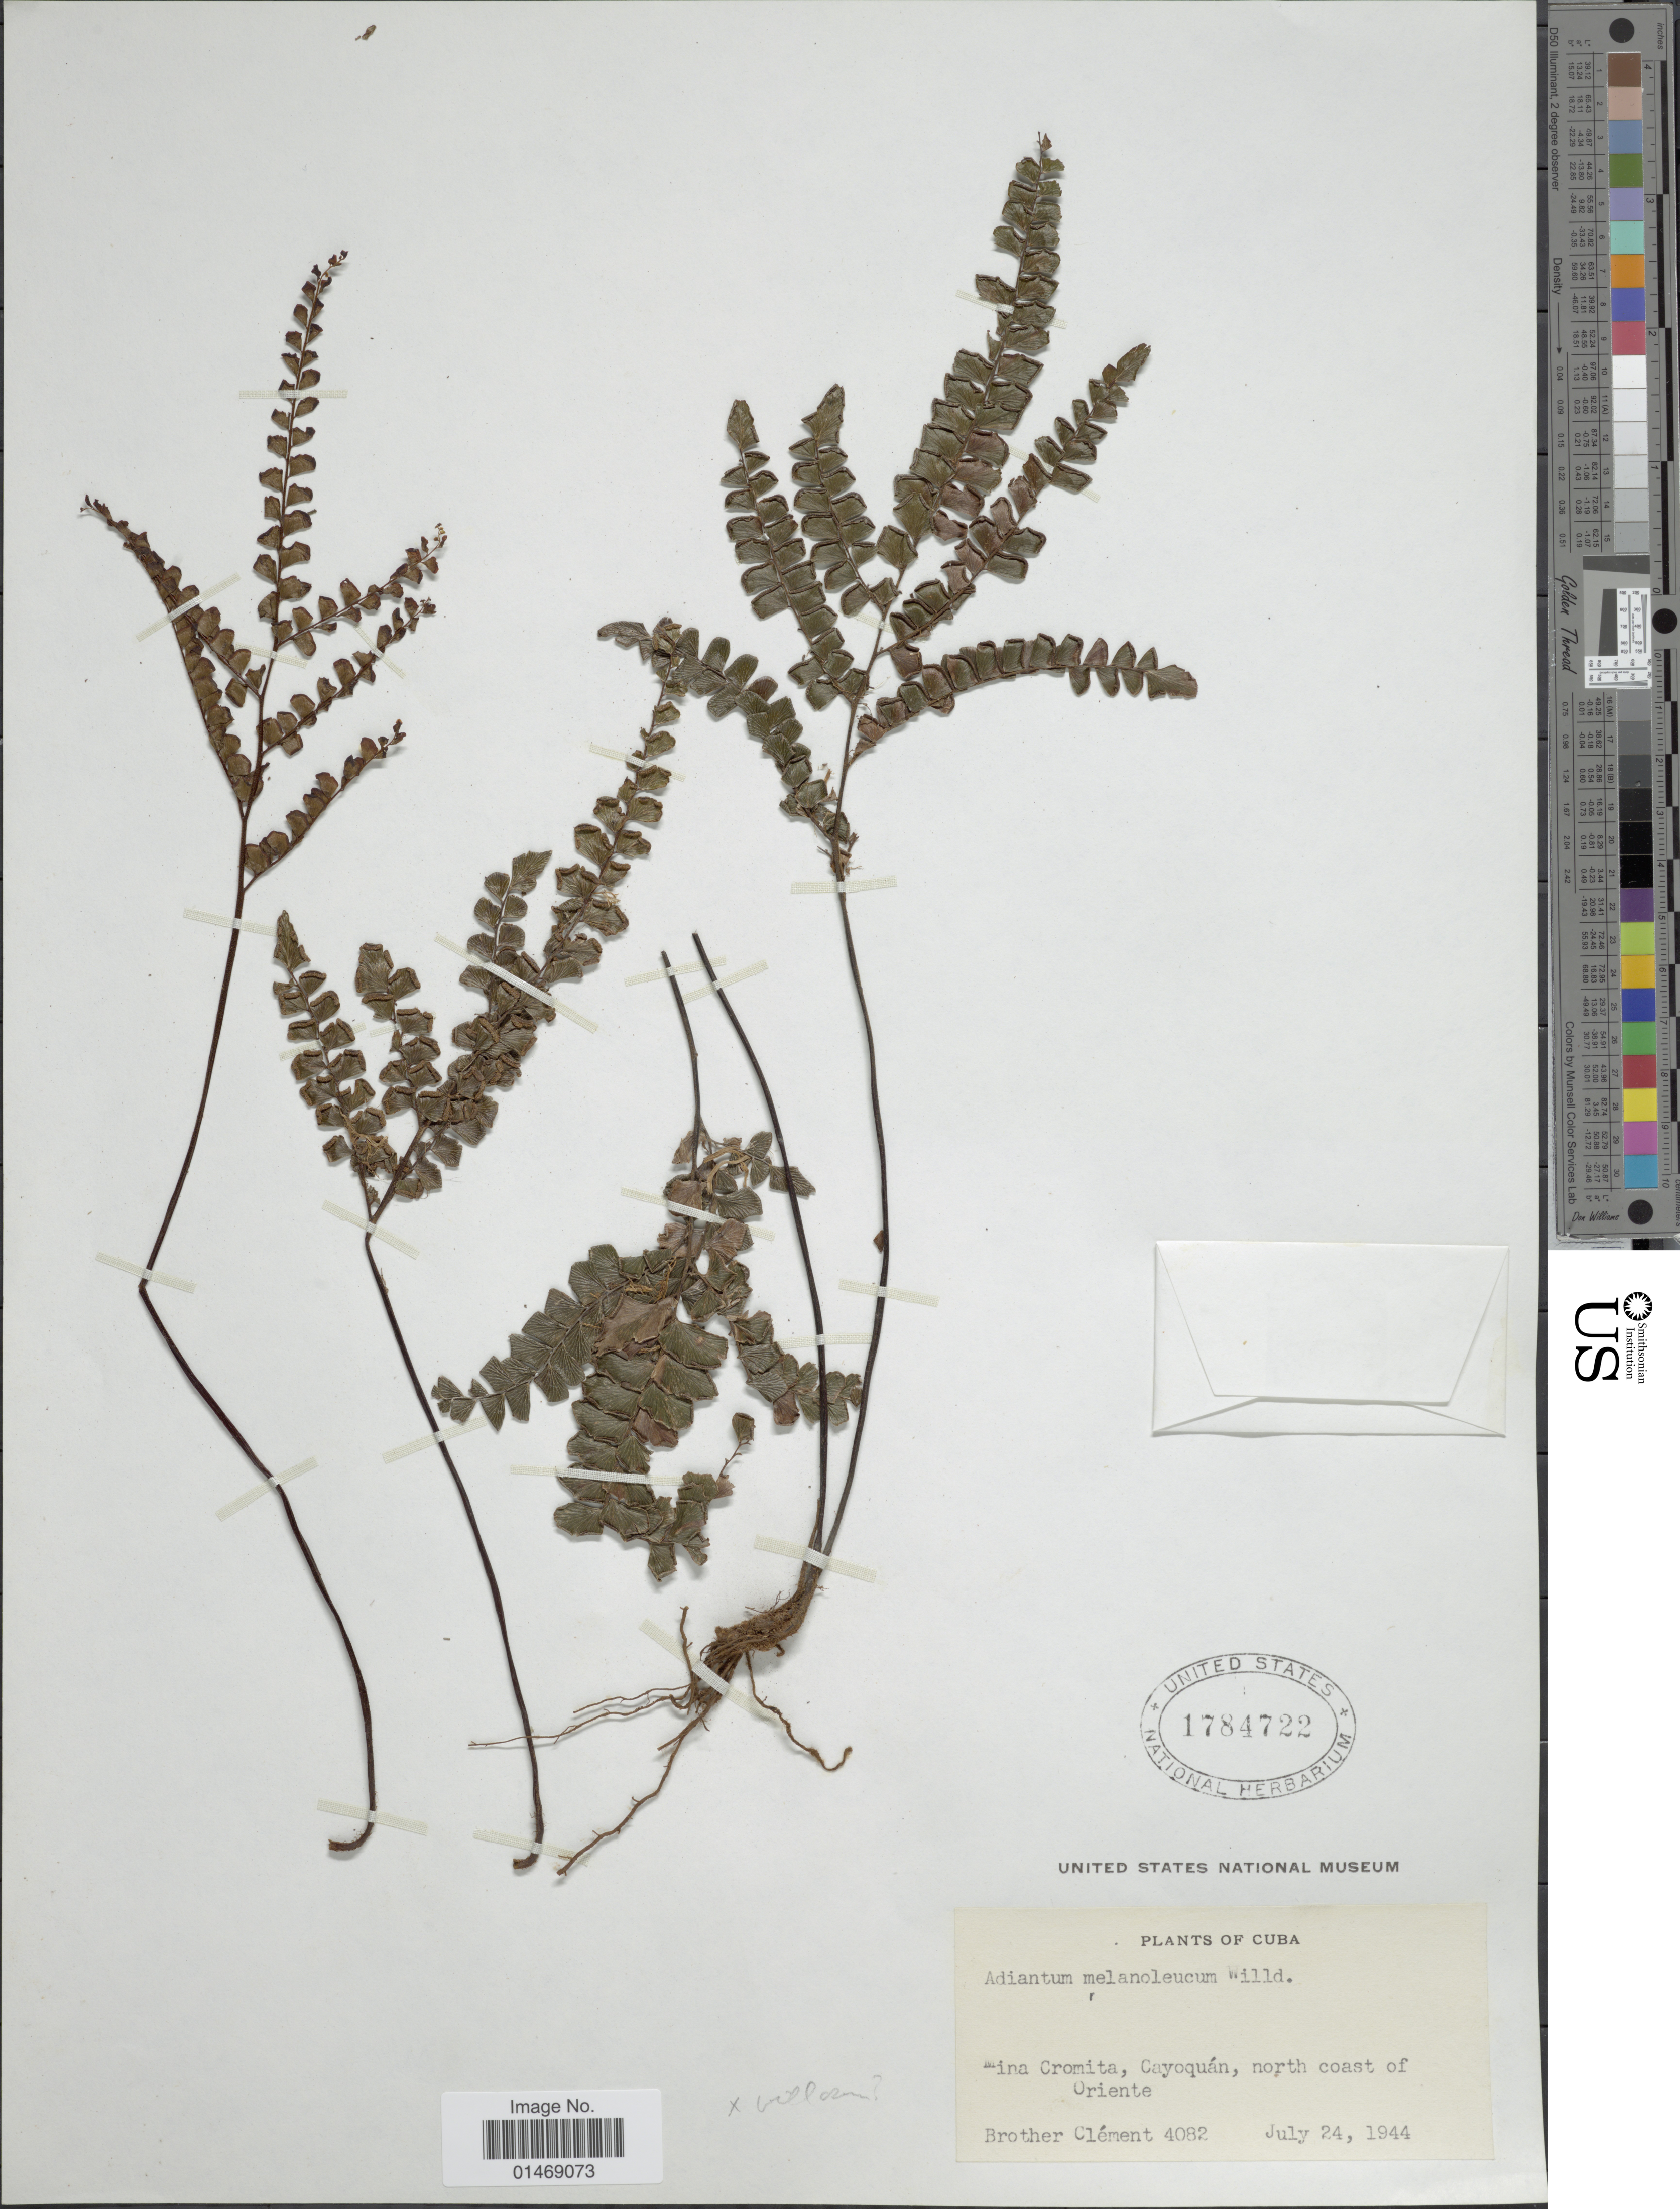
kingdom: Plantae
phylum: Tracheophyta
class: Polypodiopsida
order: Polypodiales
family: Pteridaceae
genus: Adiantum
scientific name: Adiantum melanoleucum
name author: Willd.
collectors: B. Clement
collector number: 4082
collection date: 1944-07-24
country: Cuba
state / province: Oriente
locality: Mina Cromita, Cayoquán, north coast of Oriente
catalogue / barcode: US 1784722